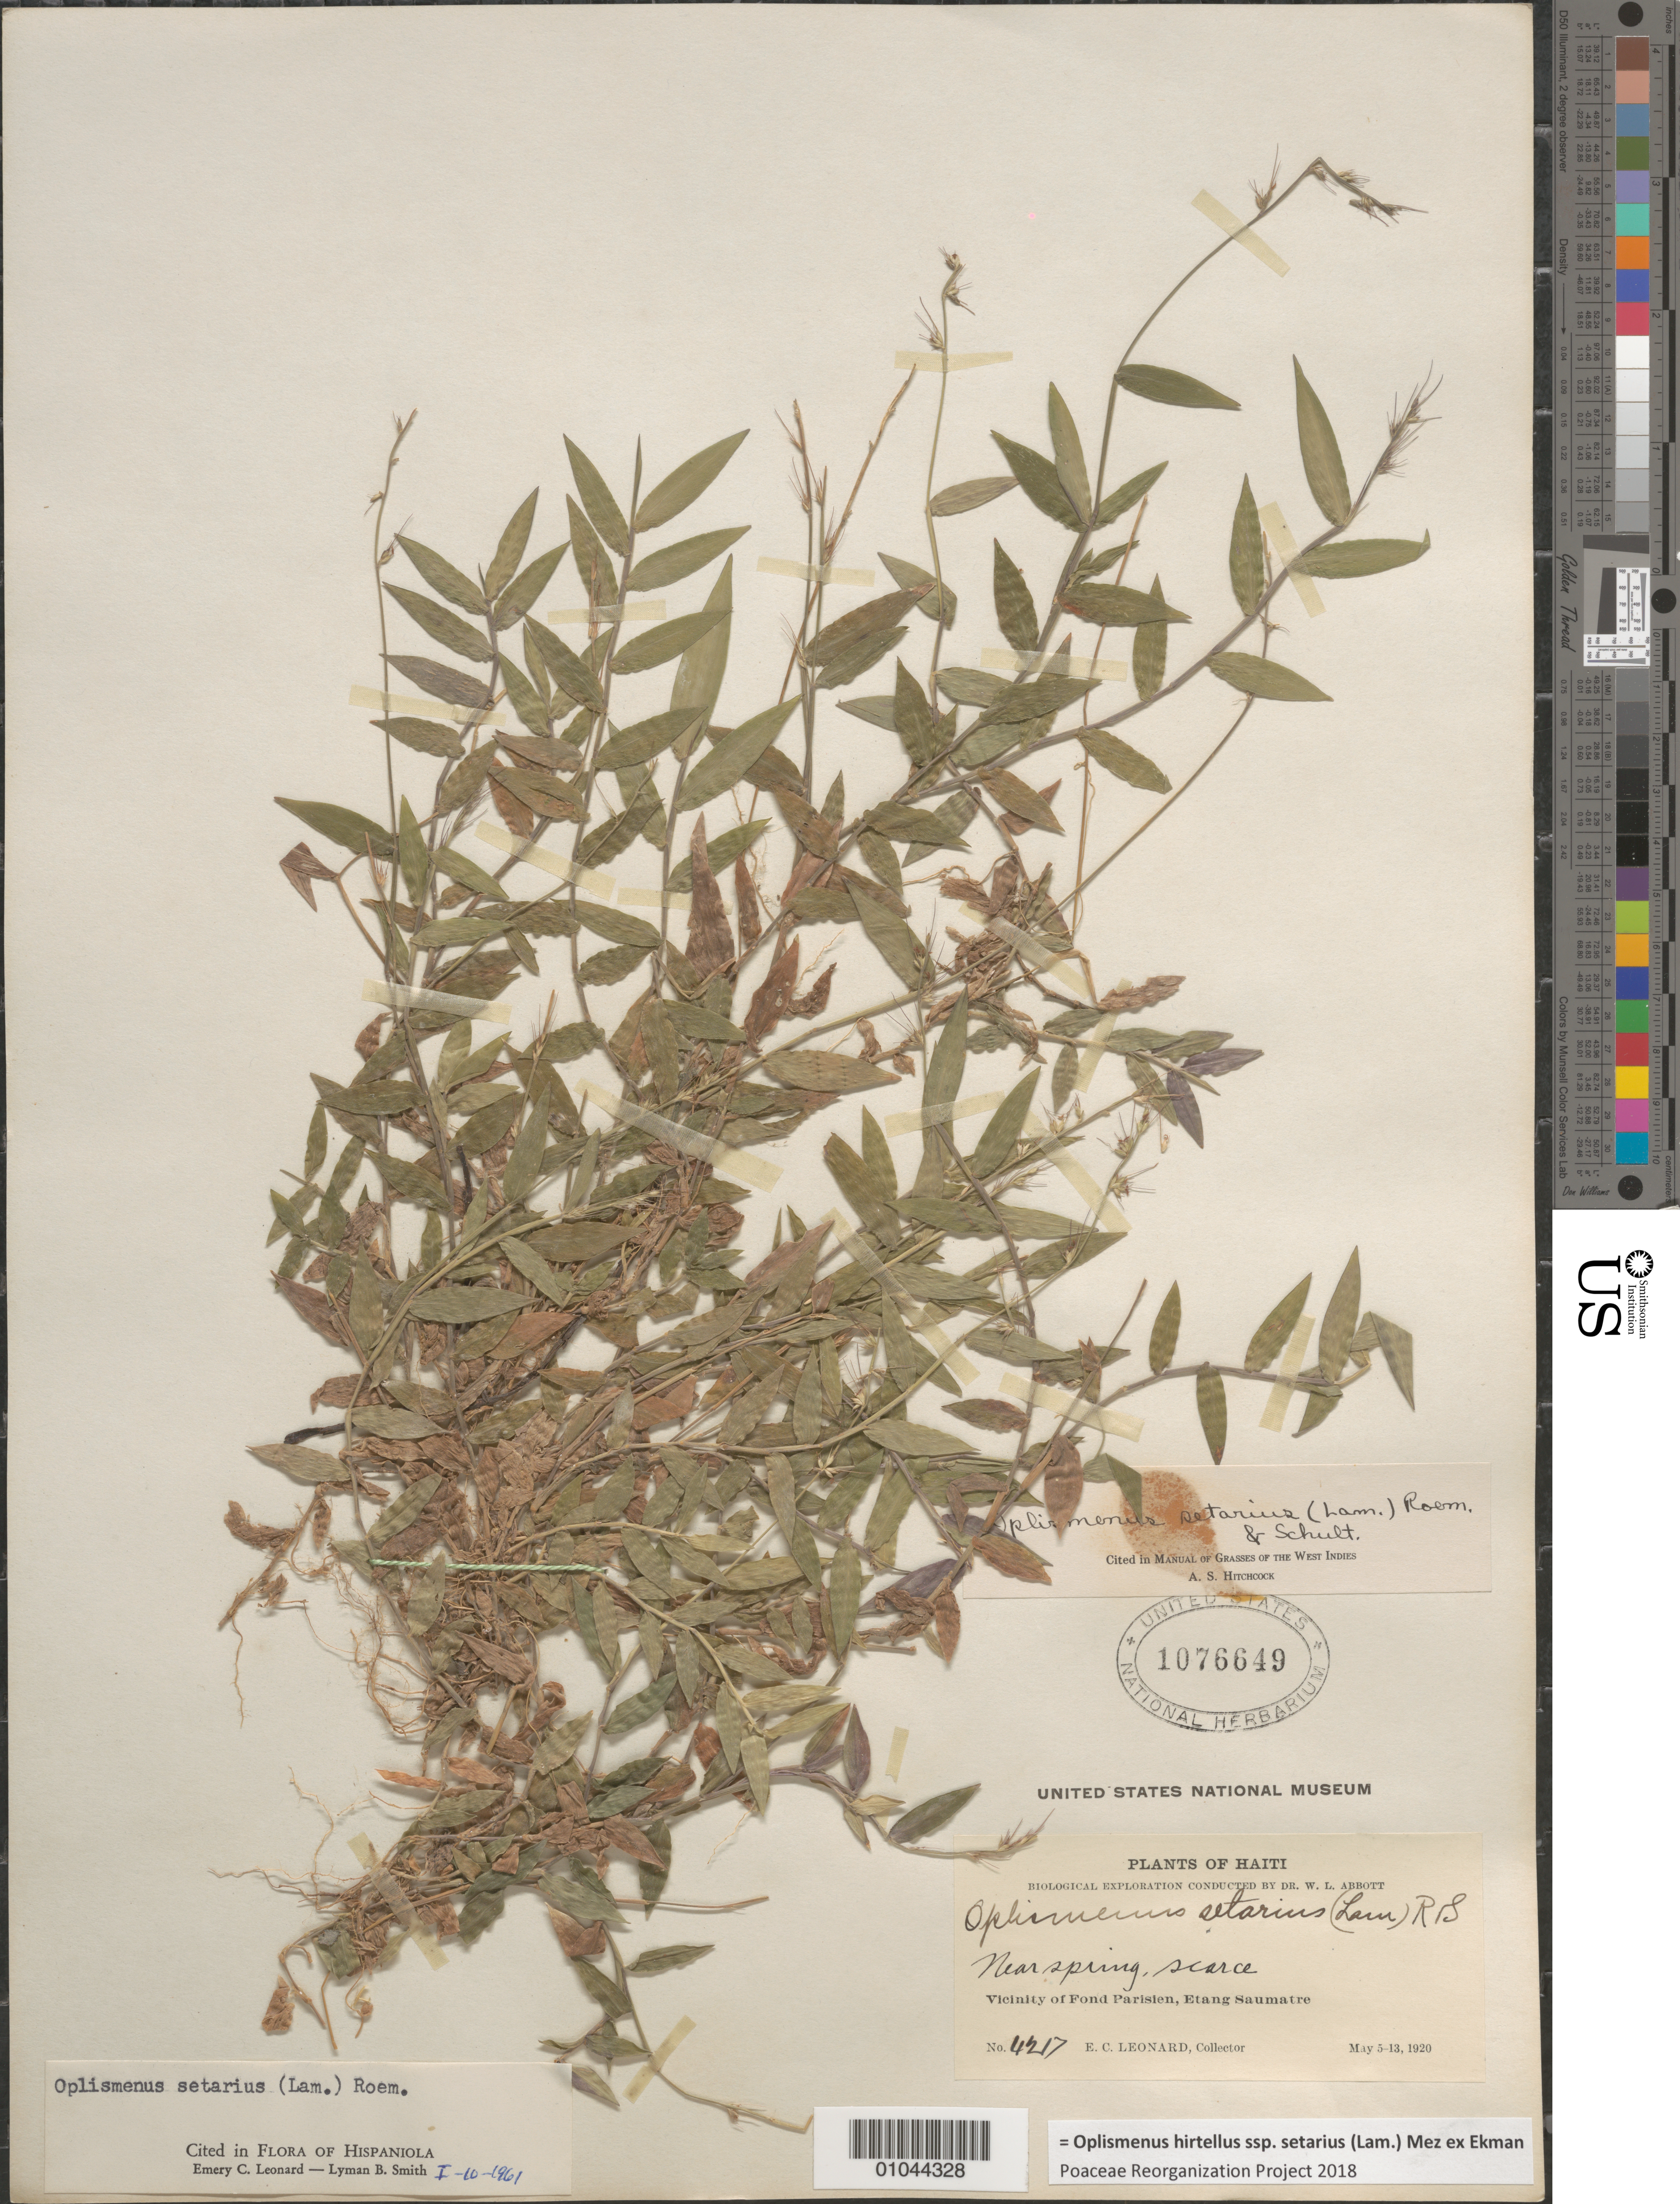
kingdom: Plantae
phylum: Tracheophyta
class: Liliopsida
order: Poales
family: Poaceae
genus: Oplismenus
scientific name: Oplismenus hirtellus subsp. setarius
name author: (Lam.) Mez ex Ekman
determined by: Poaceae Reorganization Project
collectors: E. C. Leonard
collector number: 4217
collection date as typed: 05 May 1920 to 13 May 1920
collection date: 1920-05-05/1920-05-13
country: Haiti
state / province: Óuest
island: Hispaniola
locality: Vicinity of Fond Parisien, Etang Saumatre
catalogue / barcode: US 1076649